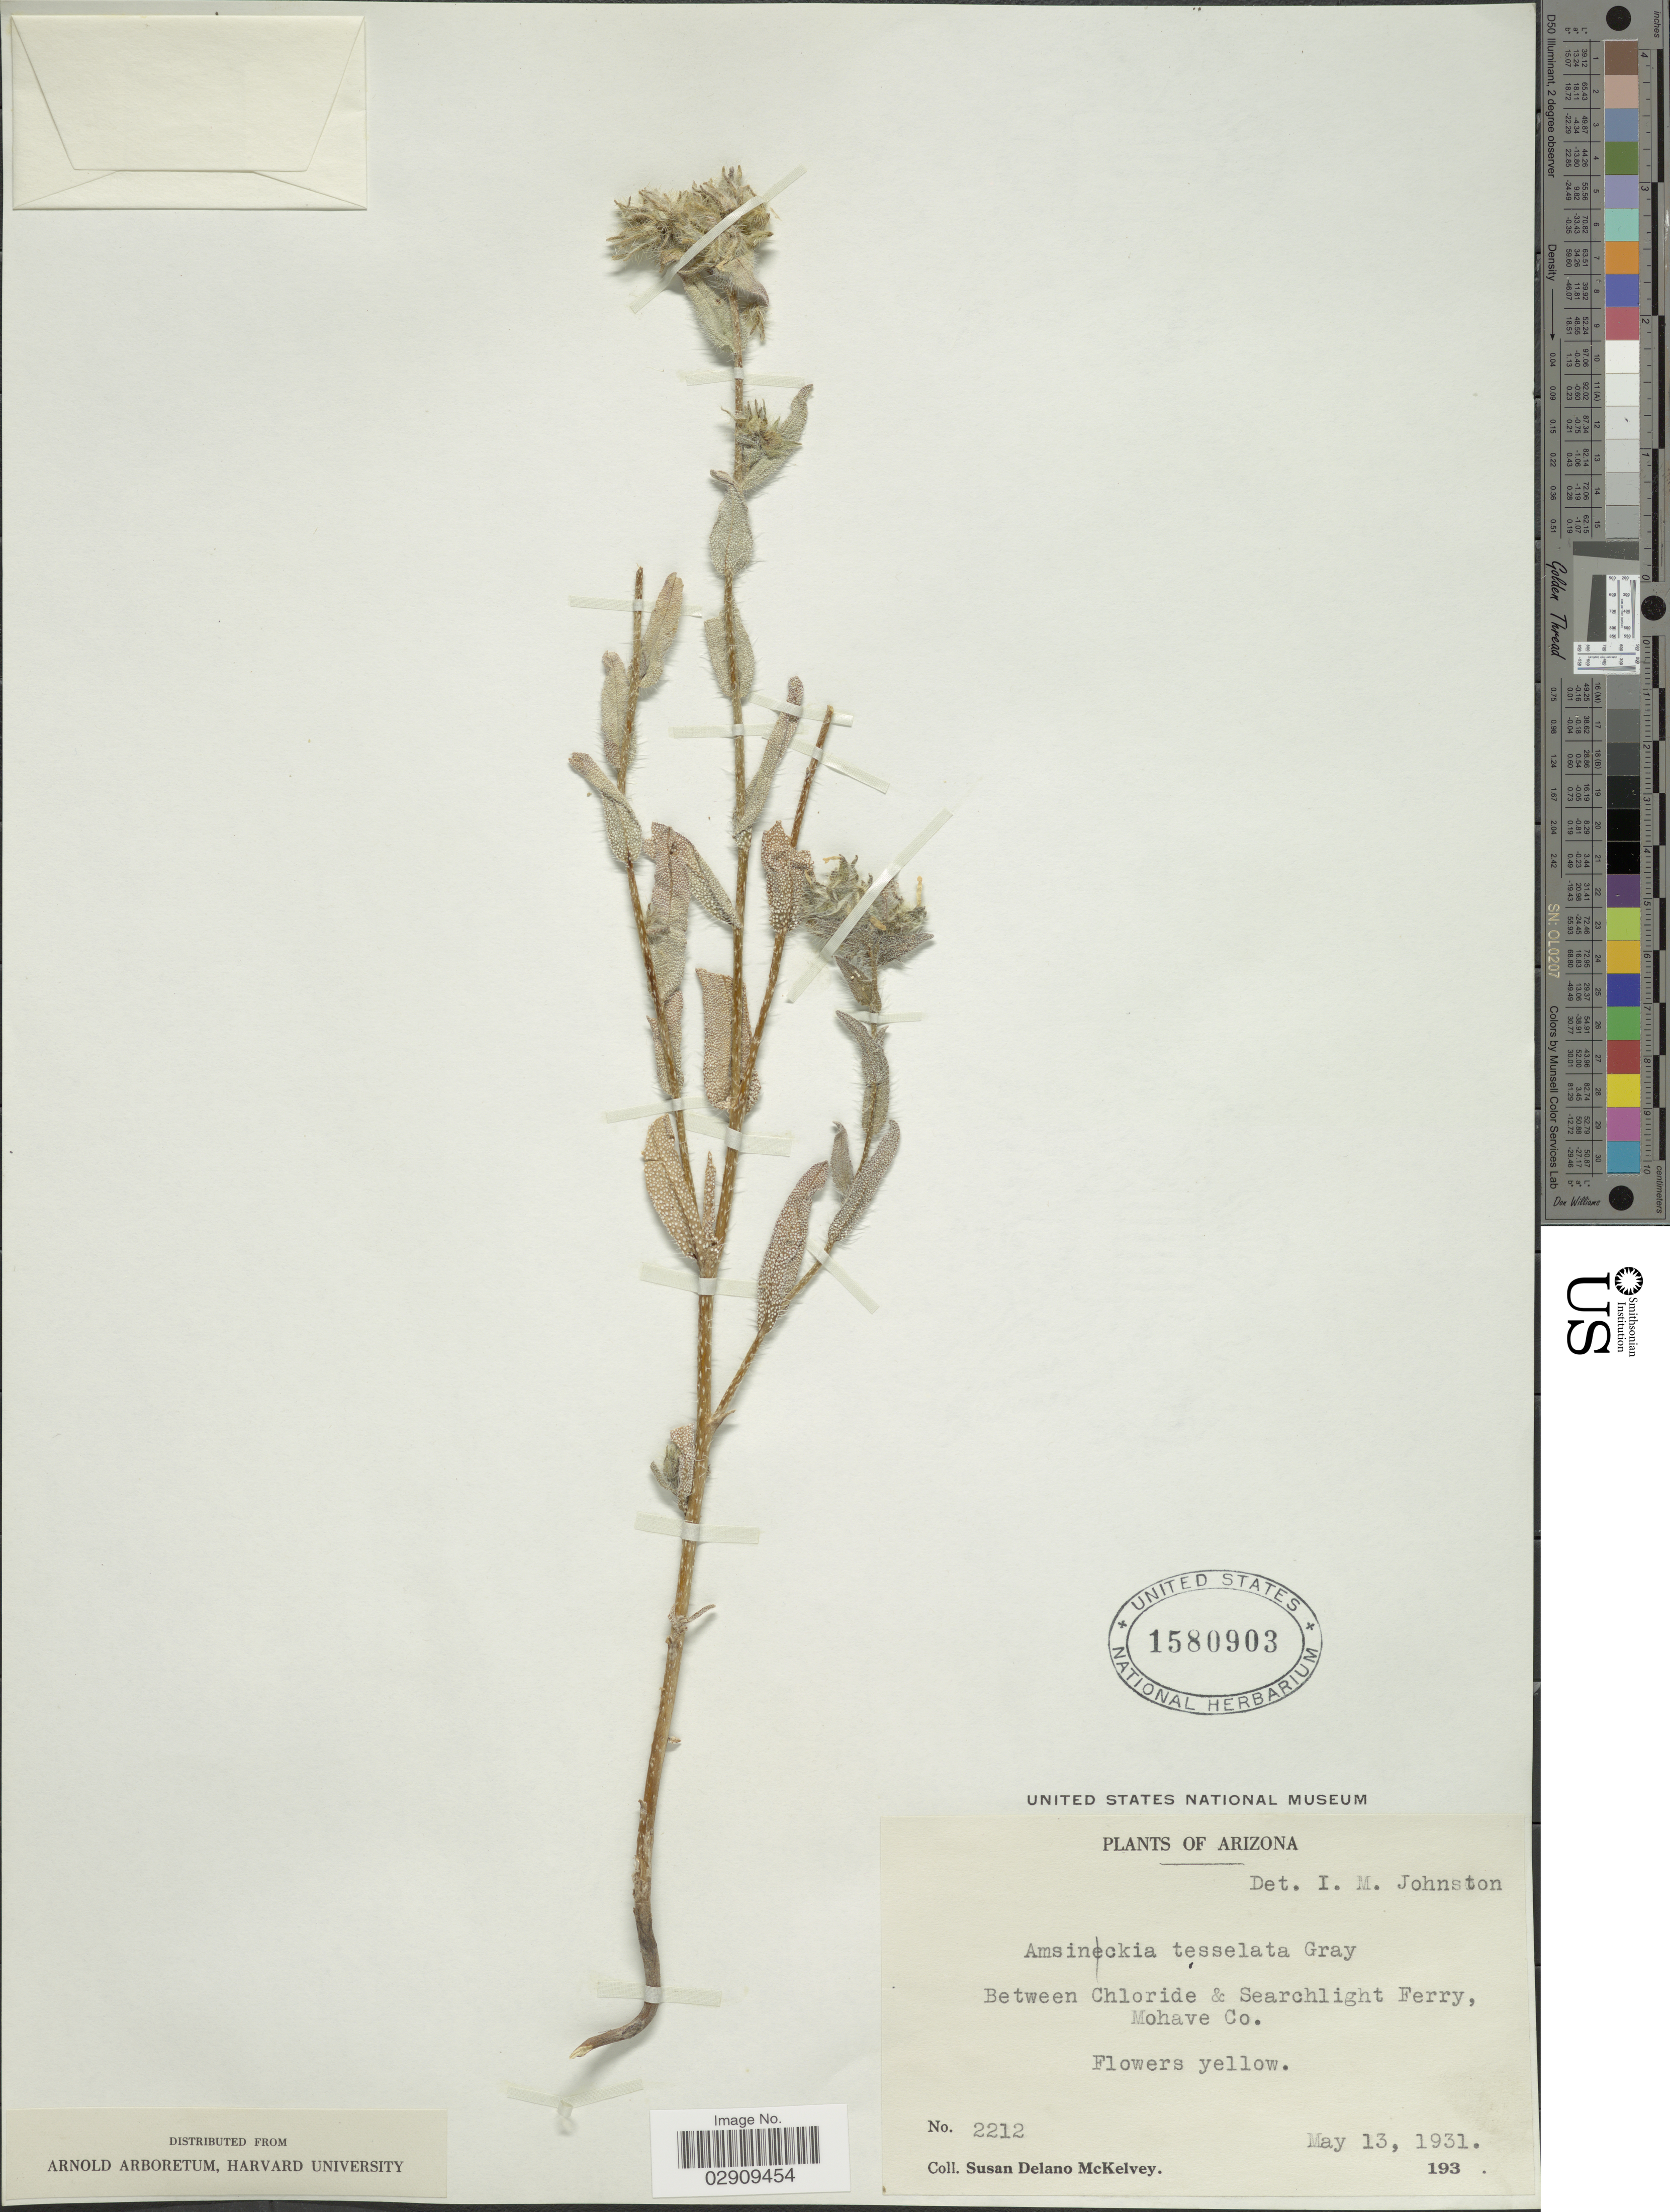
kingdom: Plantae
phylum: Tracheophyta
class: Magnoliopsida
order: Boraginales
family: Boraginaceae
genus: Amsinckia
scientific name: Amsinckia tessellata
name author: A. Gray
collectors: S. A. McKelvey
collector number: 2212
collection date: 1931-05-13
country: United States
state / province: Arizona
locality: Between Chloride & Searchlight Ferry, Mohave Co.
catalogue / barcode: US 1580903